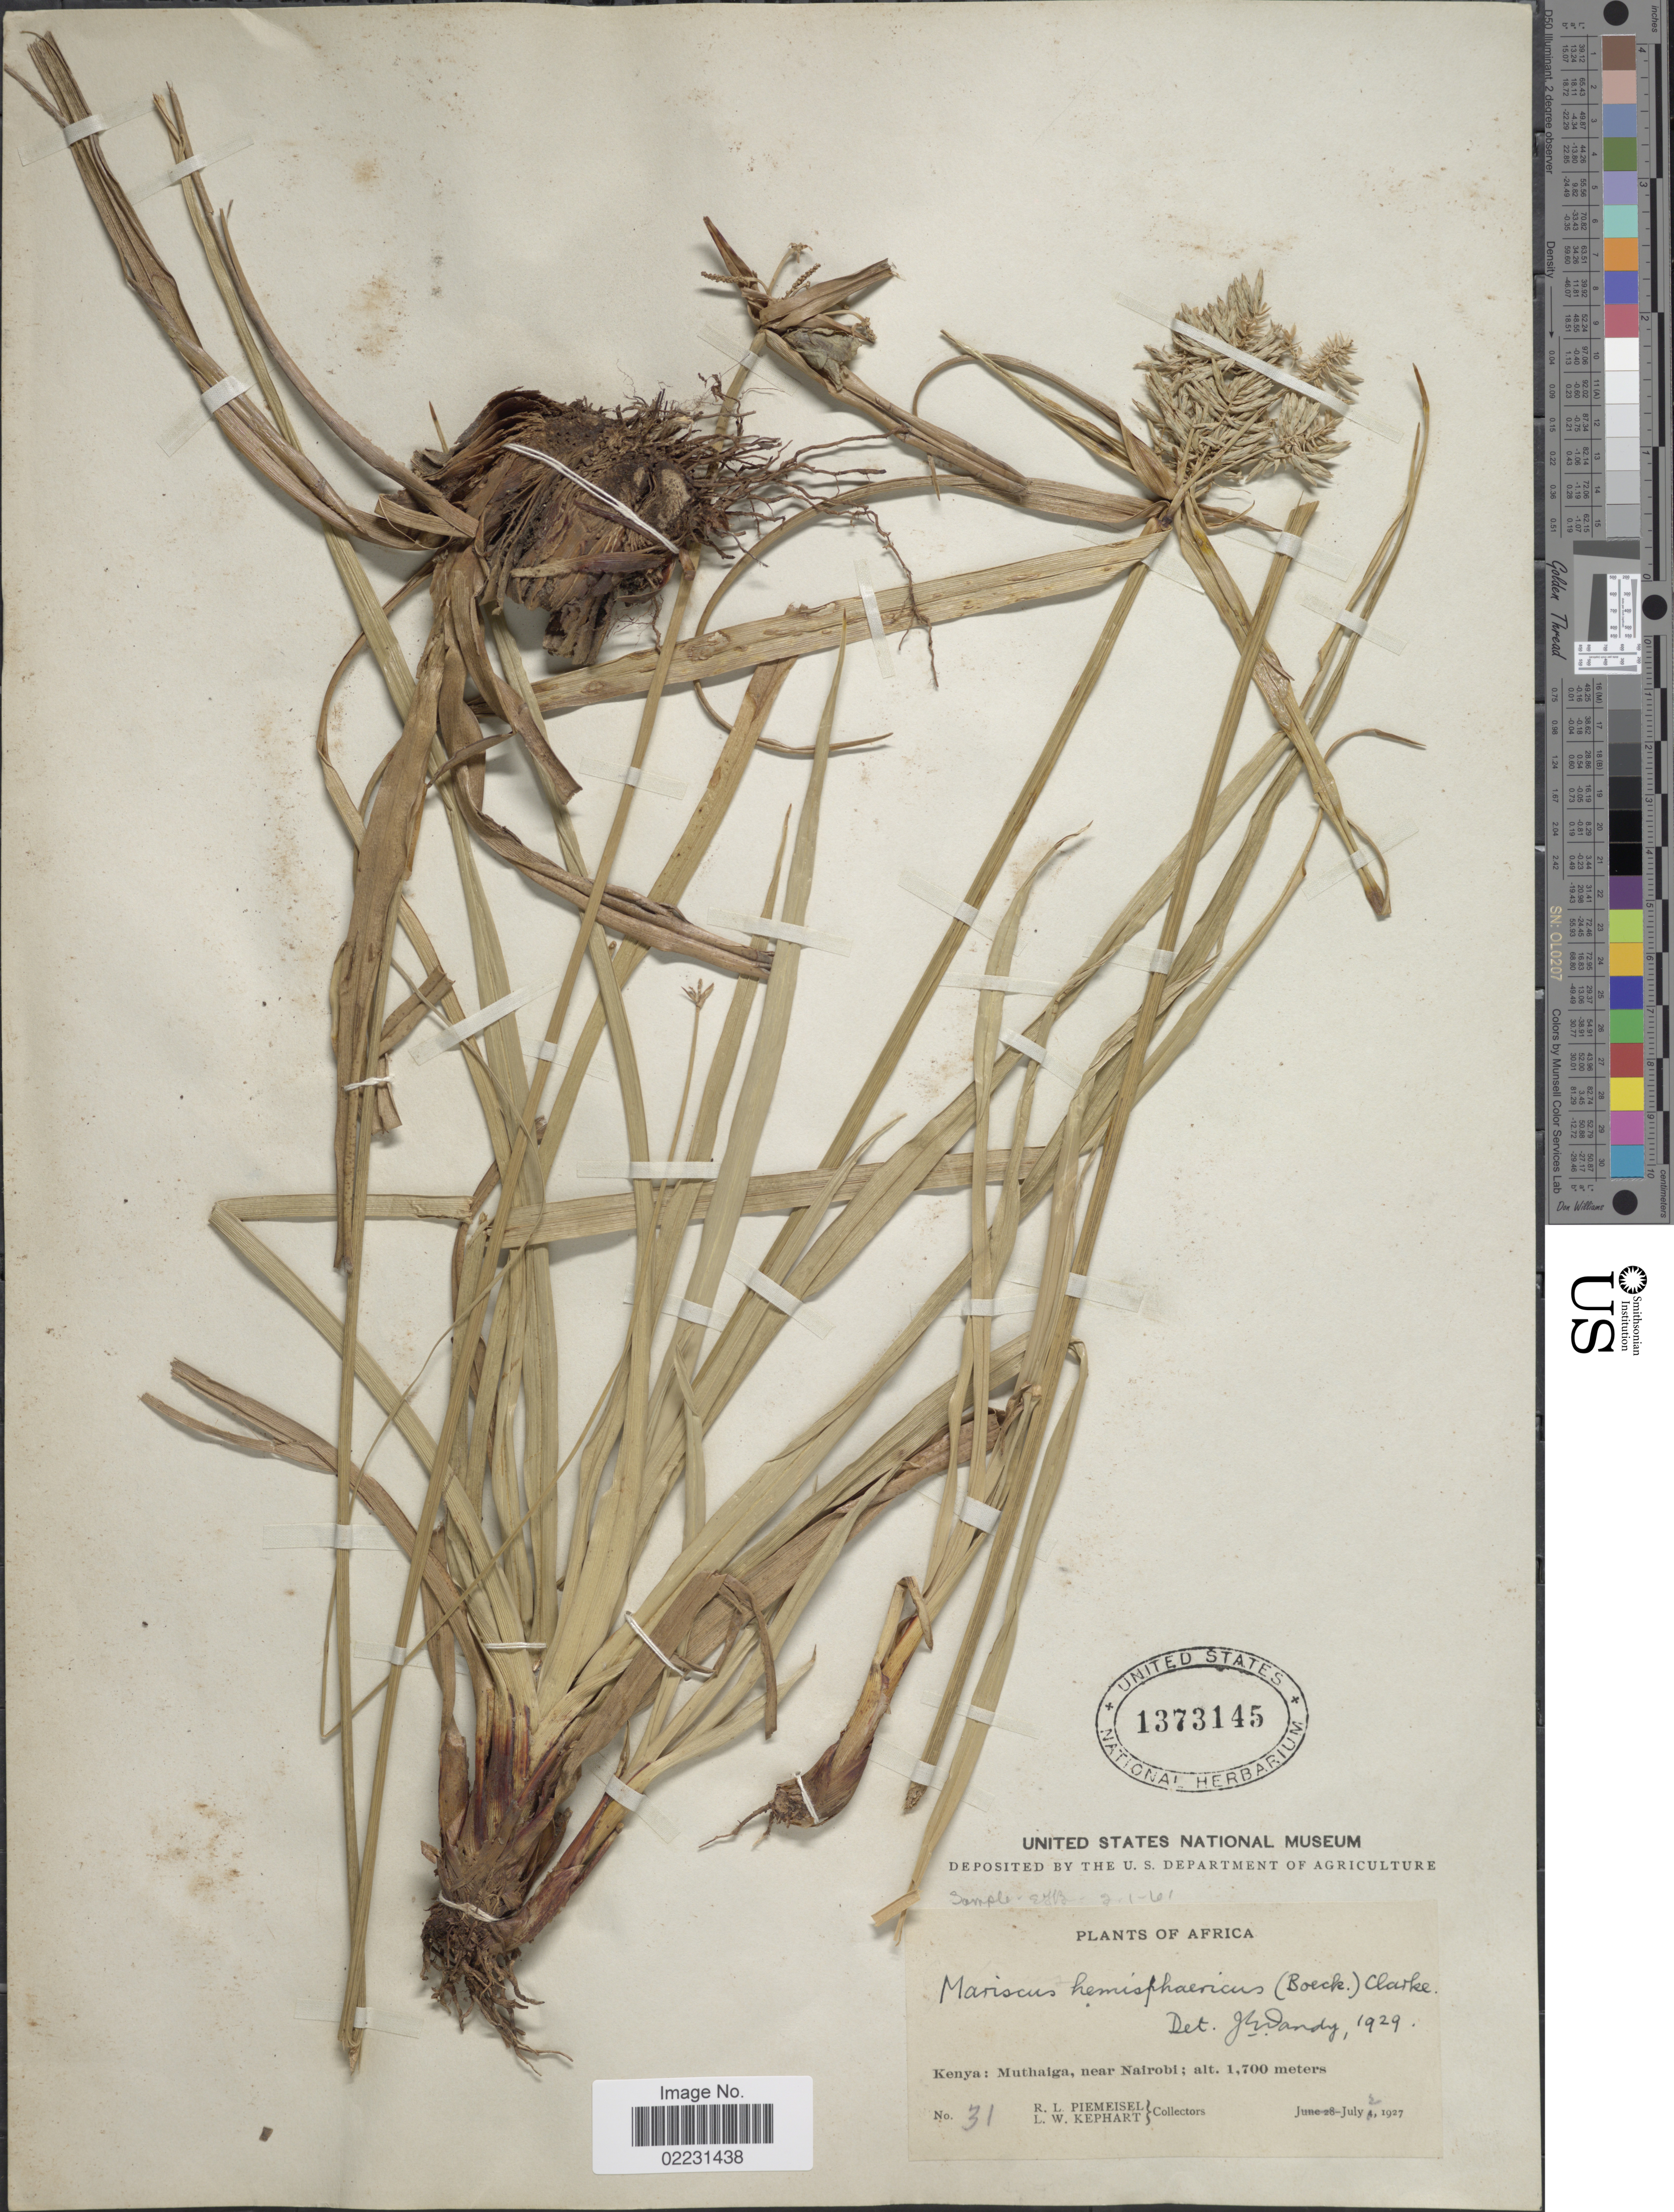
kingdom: Plantae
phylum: Tracheophyta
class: Liliopsida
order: Poales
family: Cyperaceae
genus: Cyperus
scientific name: Cyperus hemisphaericus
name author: Boeckeler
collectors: R. Piemseisel & L. W. Kephart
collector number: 31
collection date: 1927-07-02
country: Kenya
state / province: Nairobi Area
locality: Muthaiga, near Nairobi.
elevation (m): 1700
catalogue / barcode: US 1373145